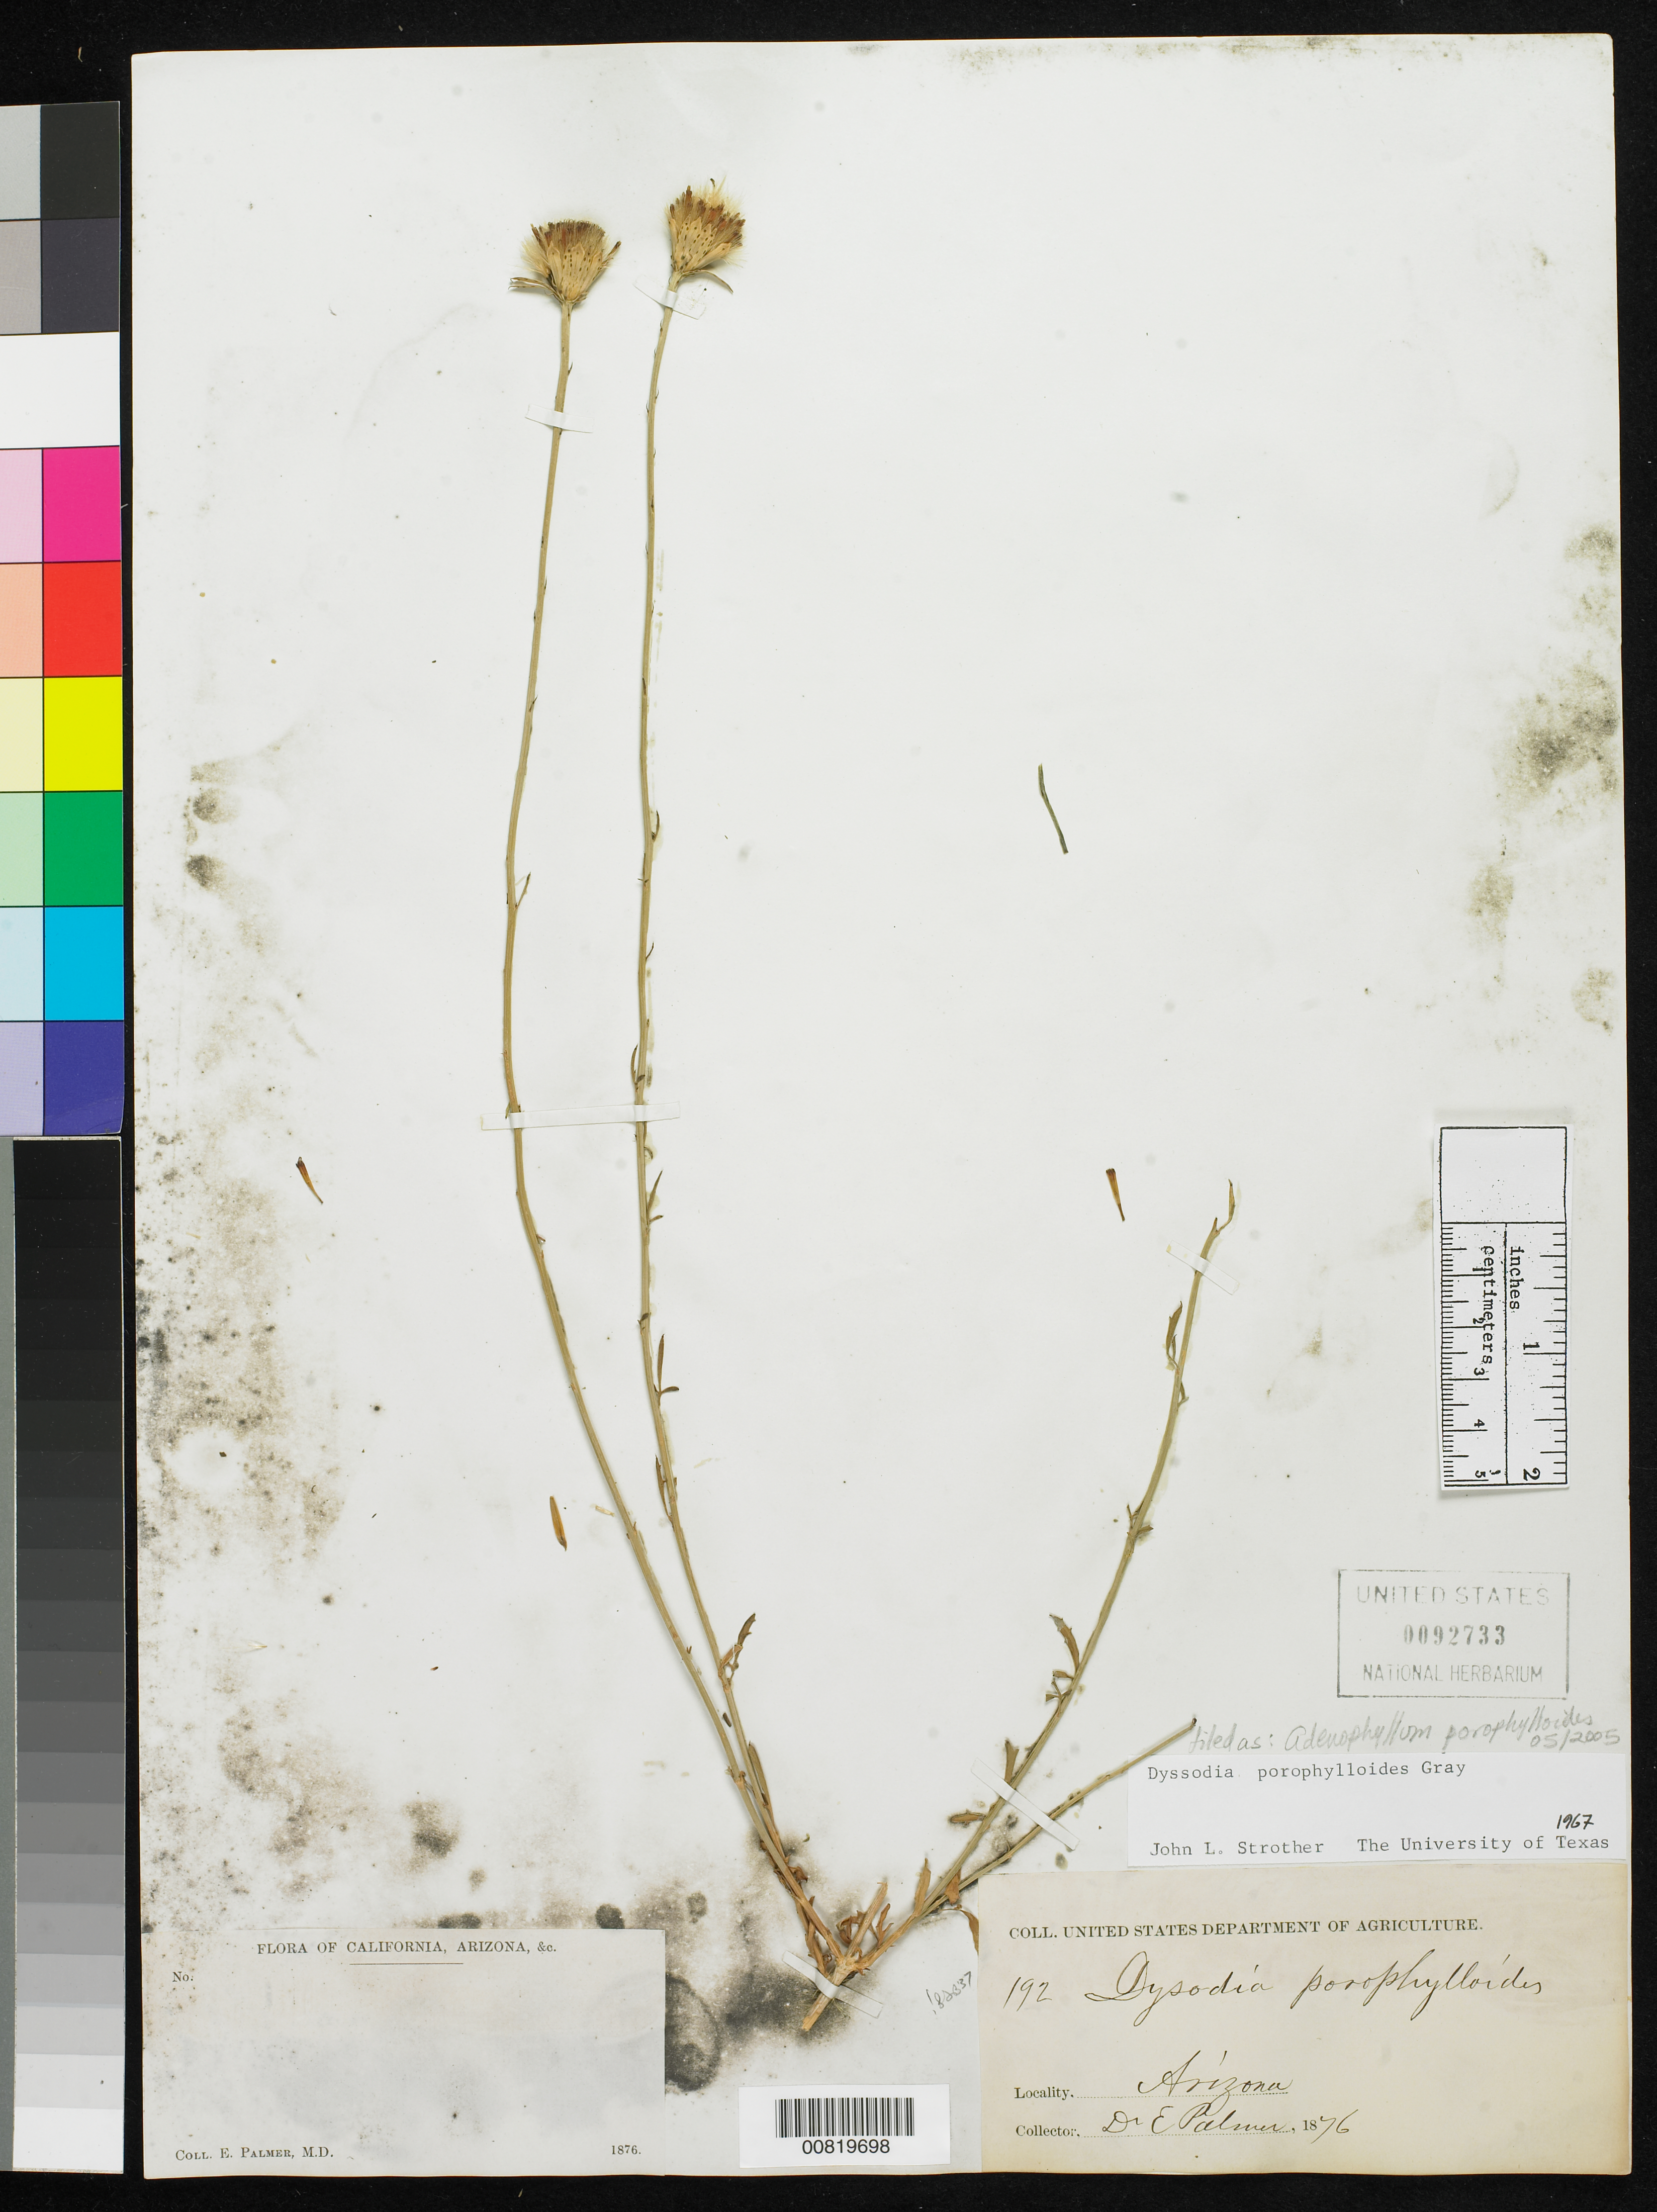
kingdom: Plantae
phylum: Tracheophyta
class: Magnoliopsida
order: Asterales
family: Asteraceae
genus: Adenophyllum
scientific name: Adenophyllum porophylloides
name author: (A. Gray) Strother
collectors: E. Palmer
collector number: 192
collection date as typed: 1876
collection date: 1876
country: United States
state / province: Arizona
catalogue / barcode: US 92733